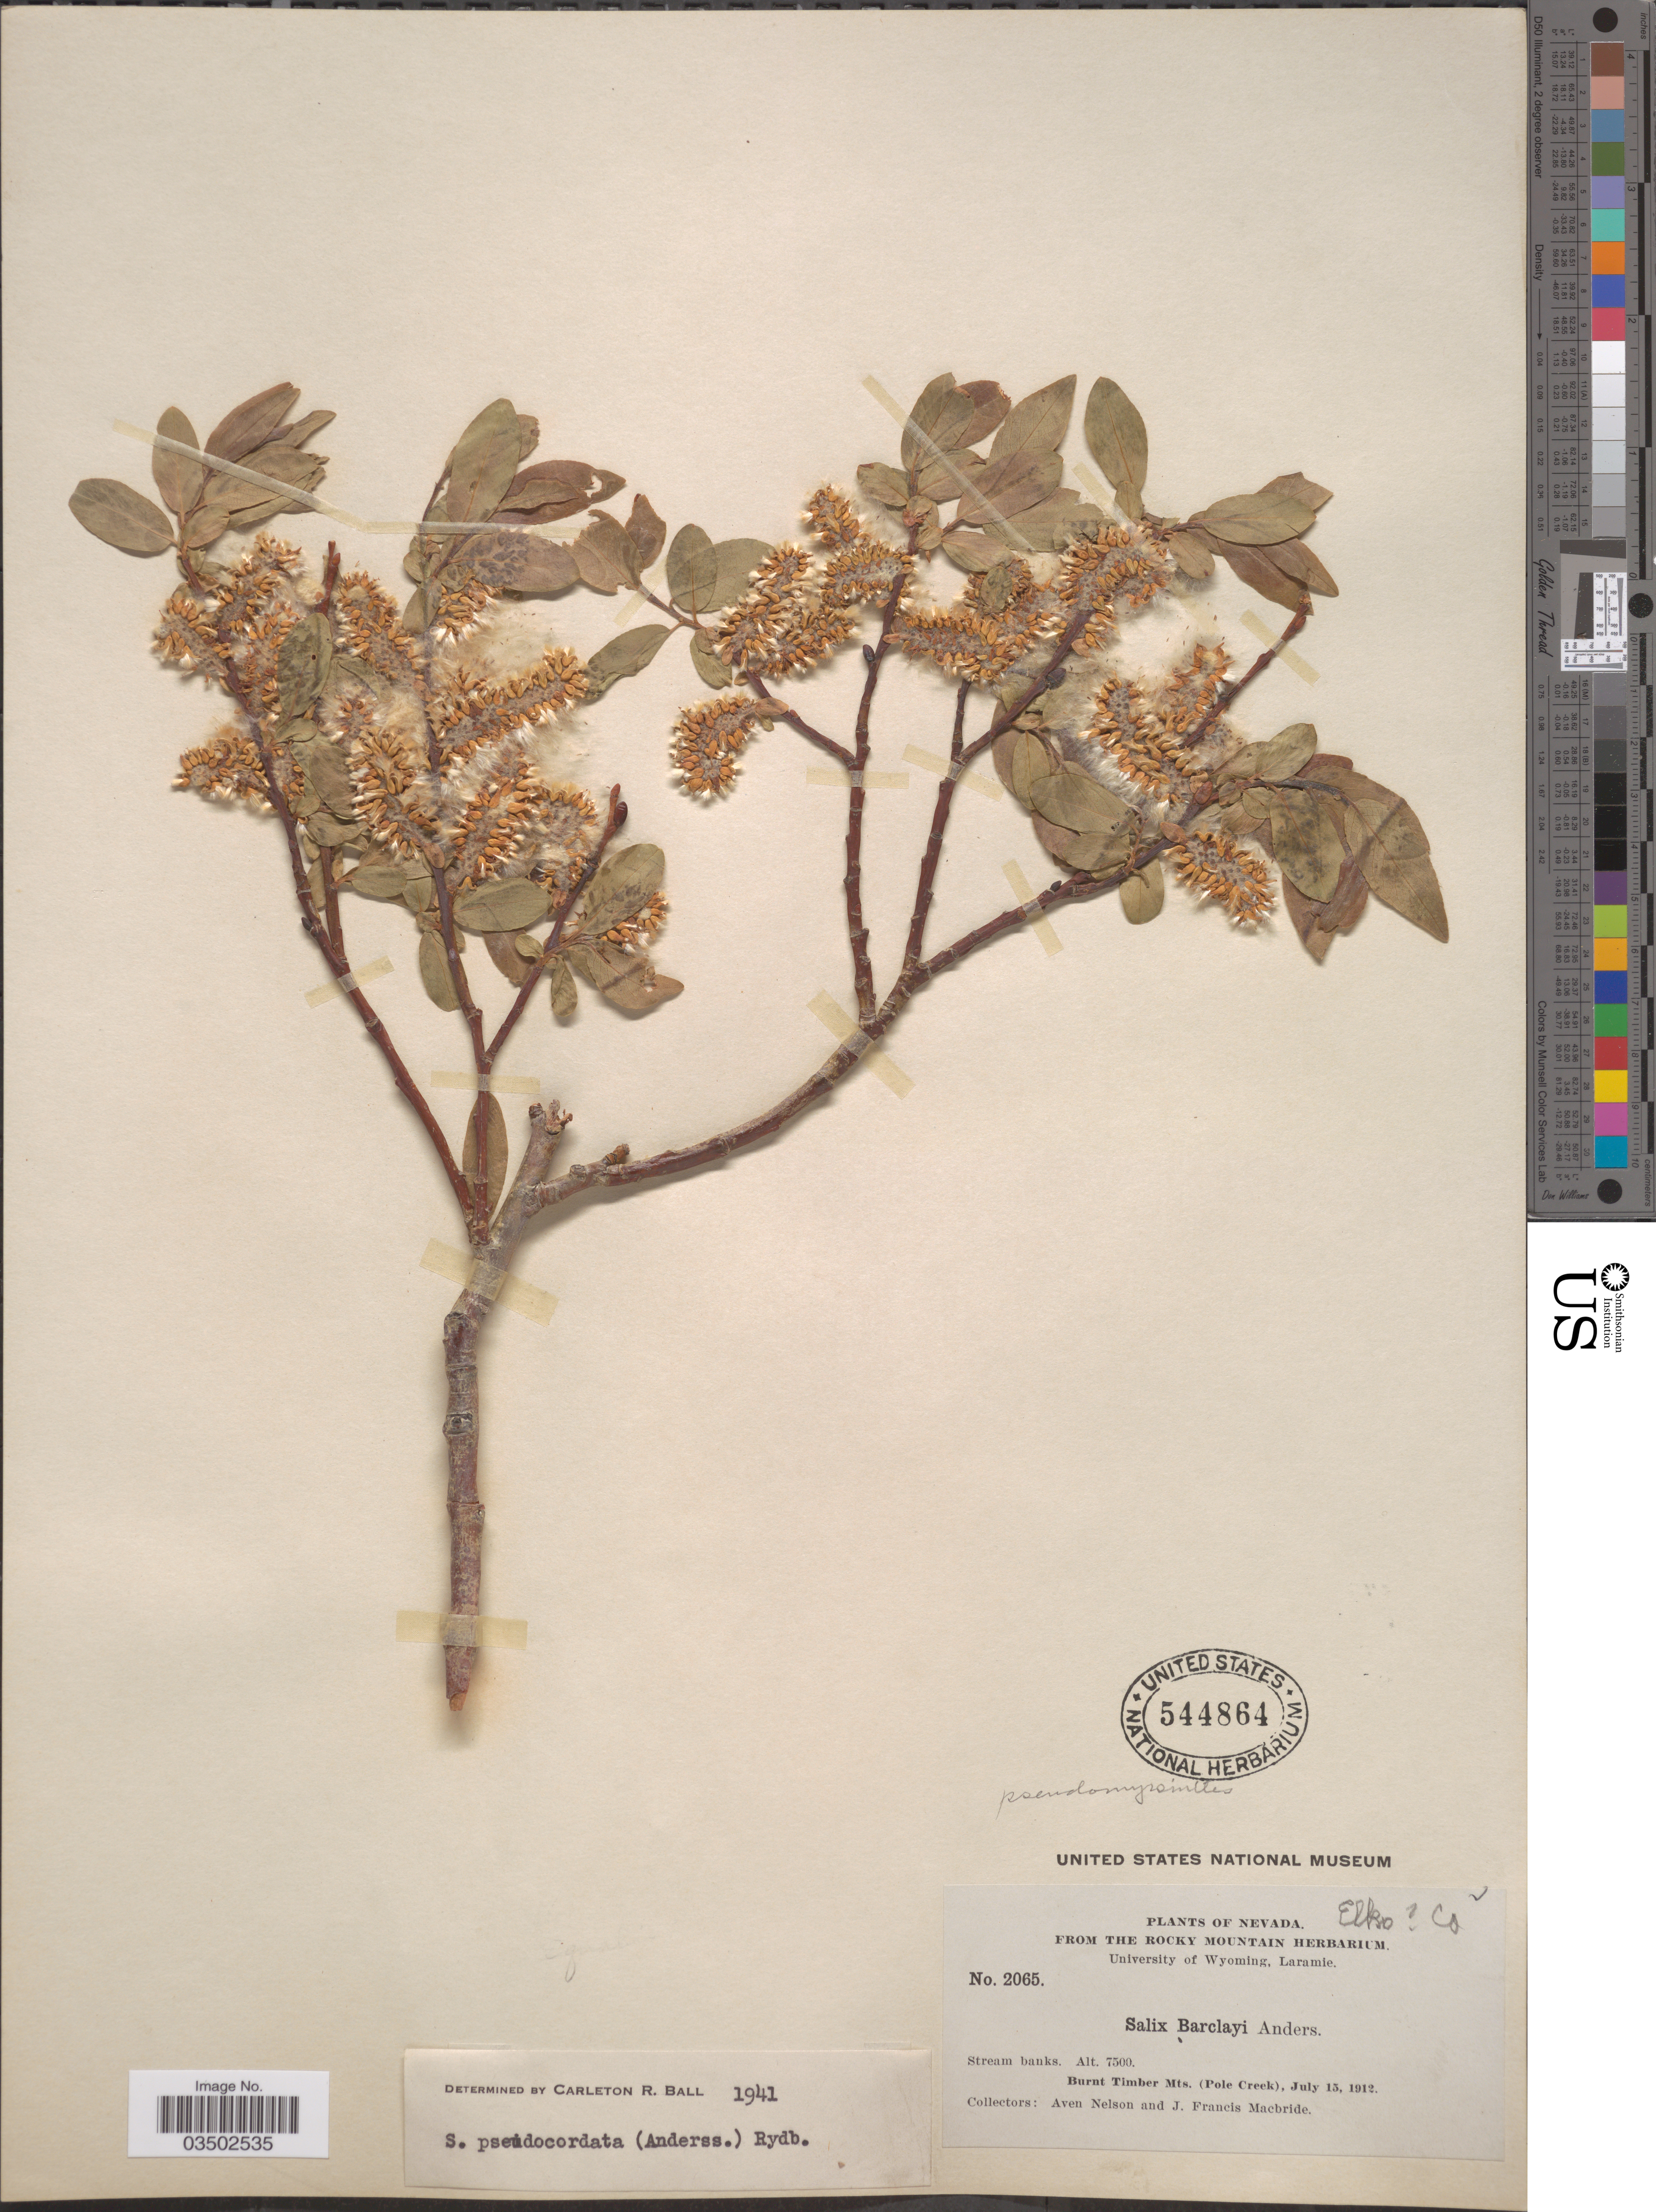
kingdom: Plantae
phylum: Tracheophyta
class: Magnoliopsida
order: Malpighiales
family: Salicaceae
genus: Salix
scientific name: Salix pseudocordata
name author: (Andersson) Andersson ex Rydb.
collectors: A. Nelson & J. F. Macbride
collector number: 2065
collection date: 1912-07-15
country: United States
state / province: Nevada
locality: Elko Co. Stream banks. Burnt Timber Mts. (Pole Creek).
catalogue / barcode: US 544864